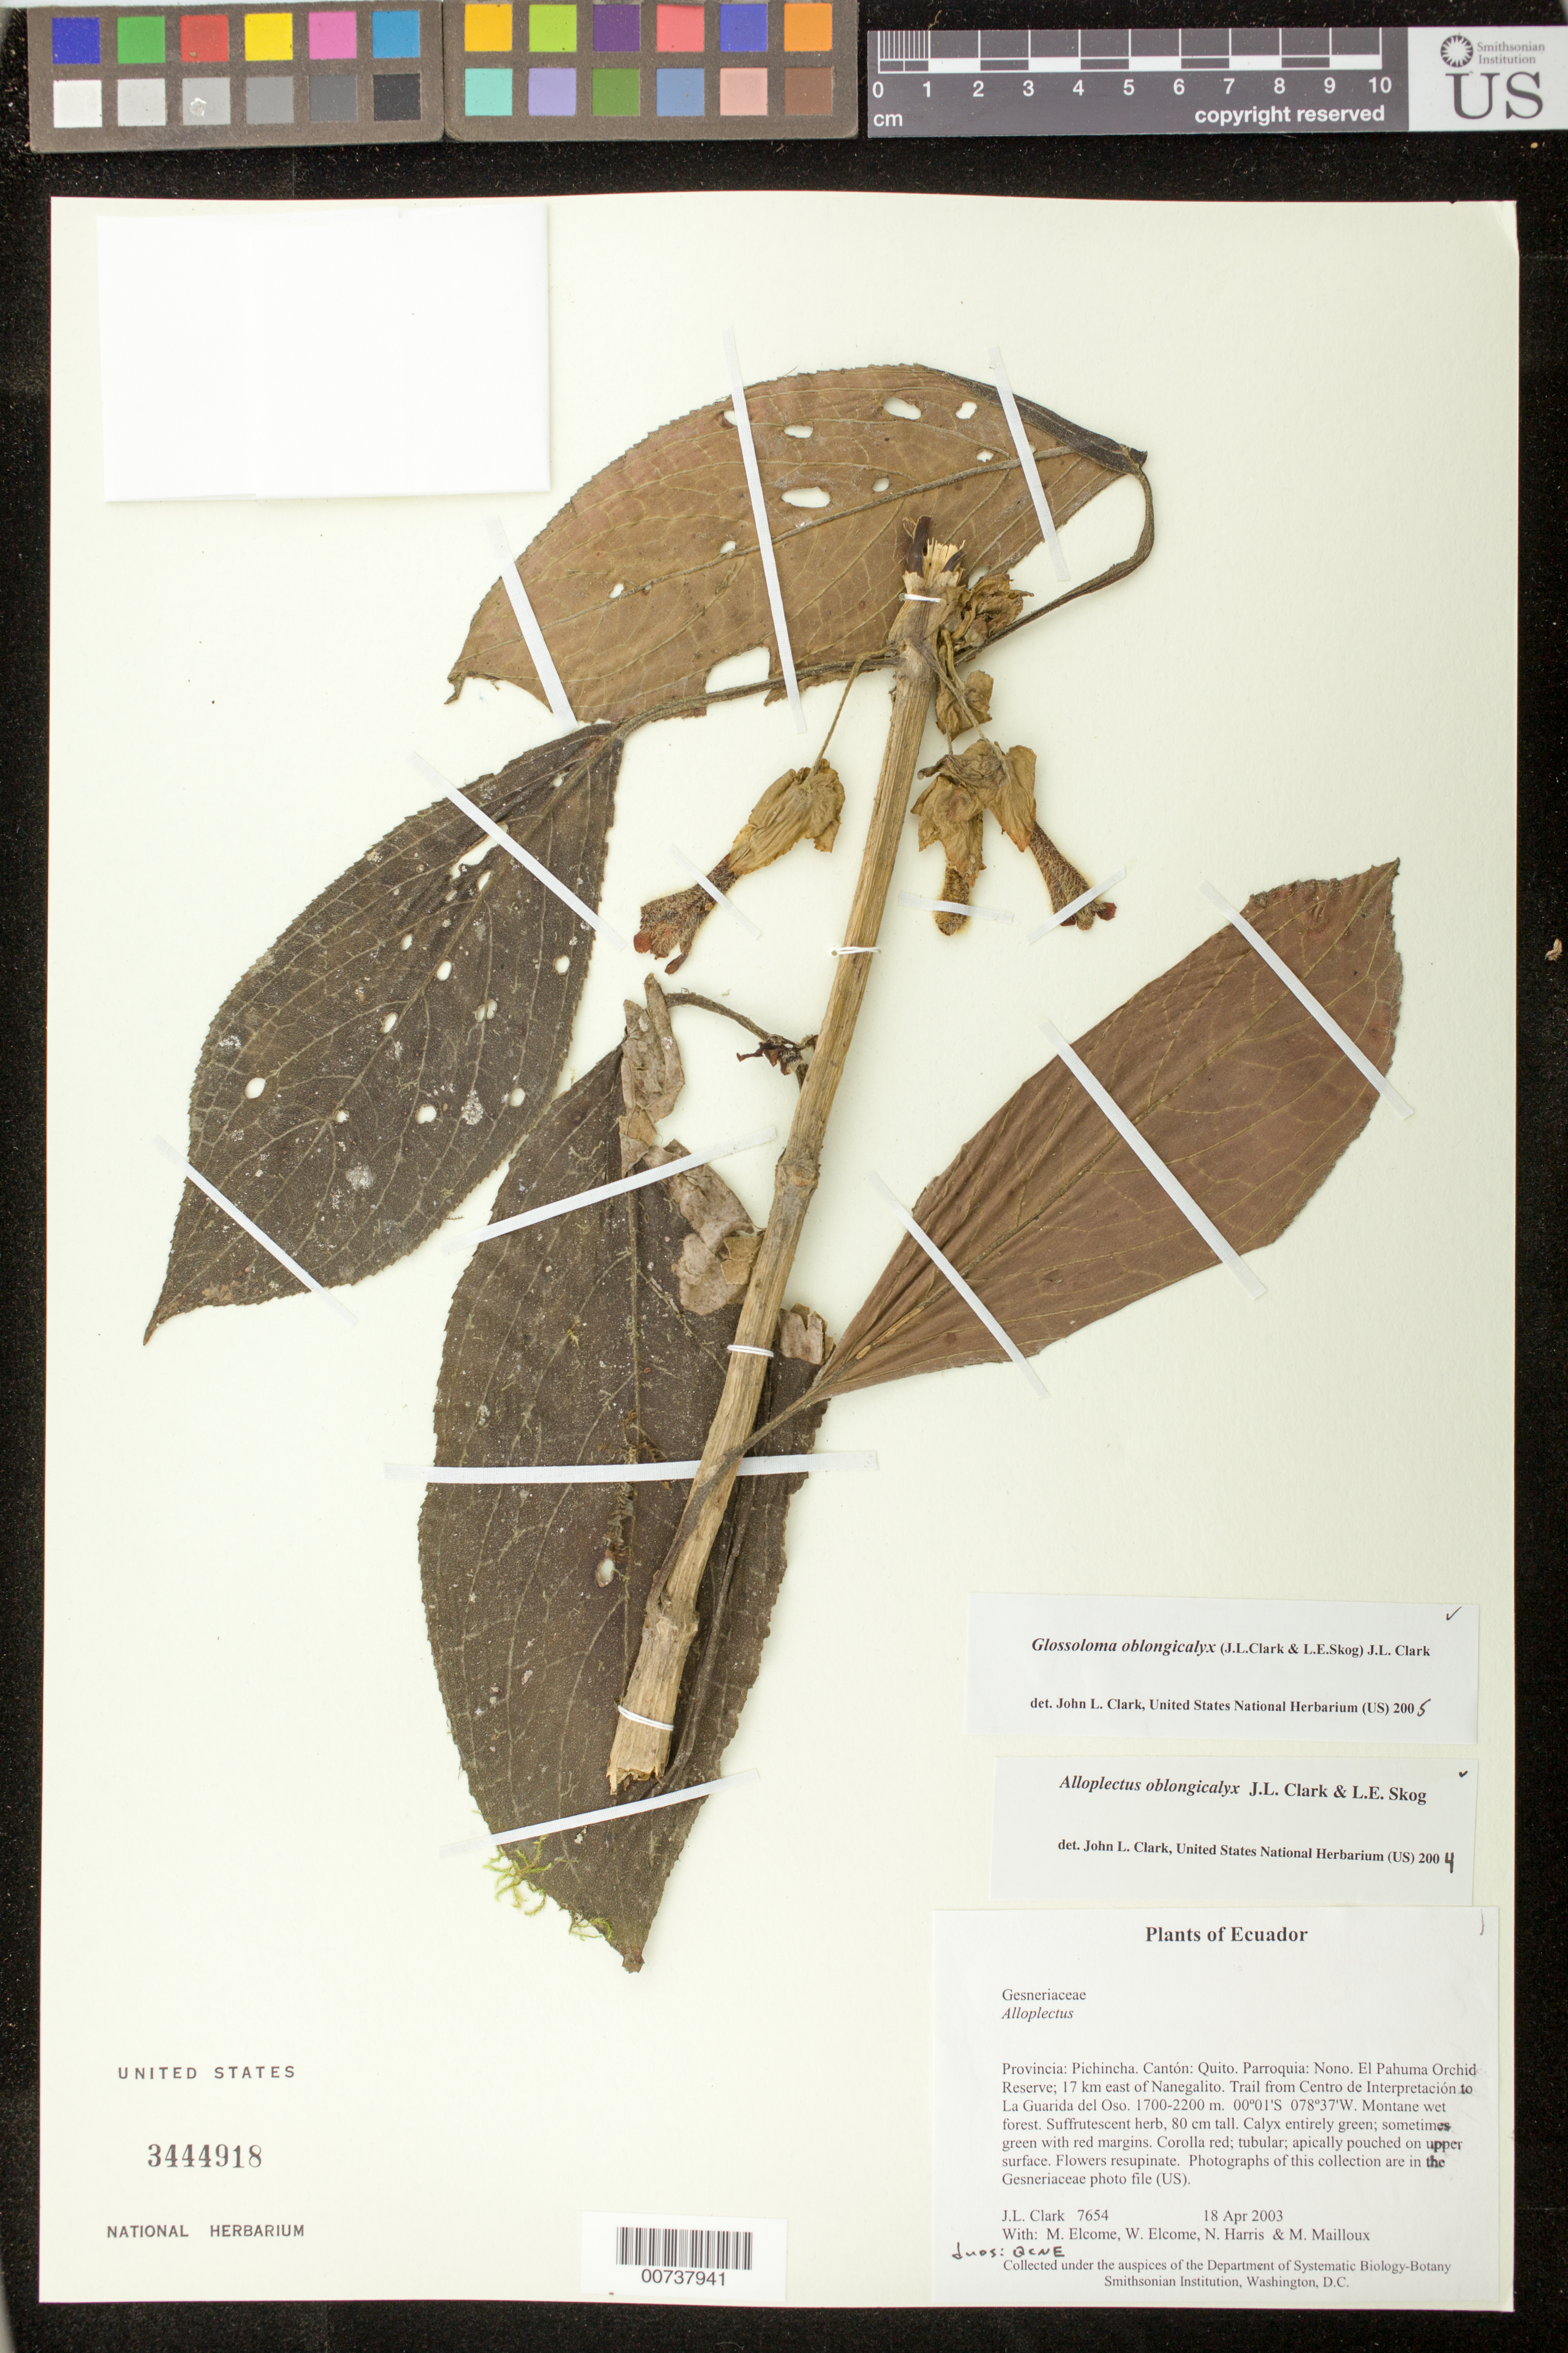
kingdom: Plantae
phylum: Tracheophyta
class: Magnoliopsida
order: Lamiales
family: Gesneriaceae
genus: Glossoloma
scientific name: Glossoloma oblongicalyx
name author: (J.L. Clark & L.E. Skog) J.L. Clark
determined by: Clark, J. L., (SEL), The Marie Selby Botanical Garden (UNITED STATES)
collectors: J. L. Clark, M. Elcome, W. Elcome, N. Harris & M. Mailloux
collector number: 7654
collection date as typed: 18 Apr 2003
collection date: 2003-04-18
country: Ecuador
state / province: Pichincha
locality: Quito. Parroquia: Nono. El Pahuma Orchid Reserve; 17 km east of Nanegalito. Trail from Centro de Interpretación to La Guarida del Oso.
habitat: Montane wet forest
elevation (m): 1700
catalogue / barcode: US 3444918